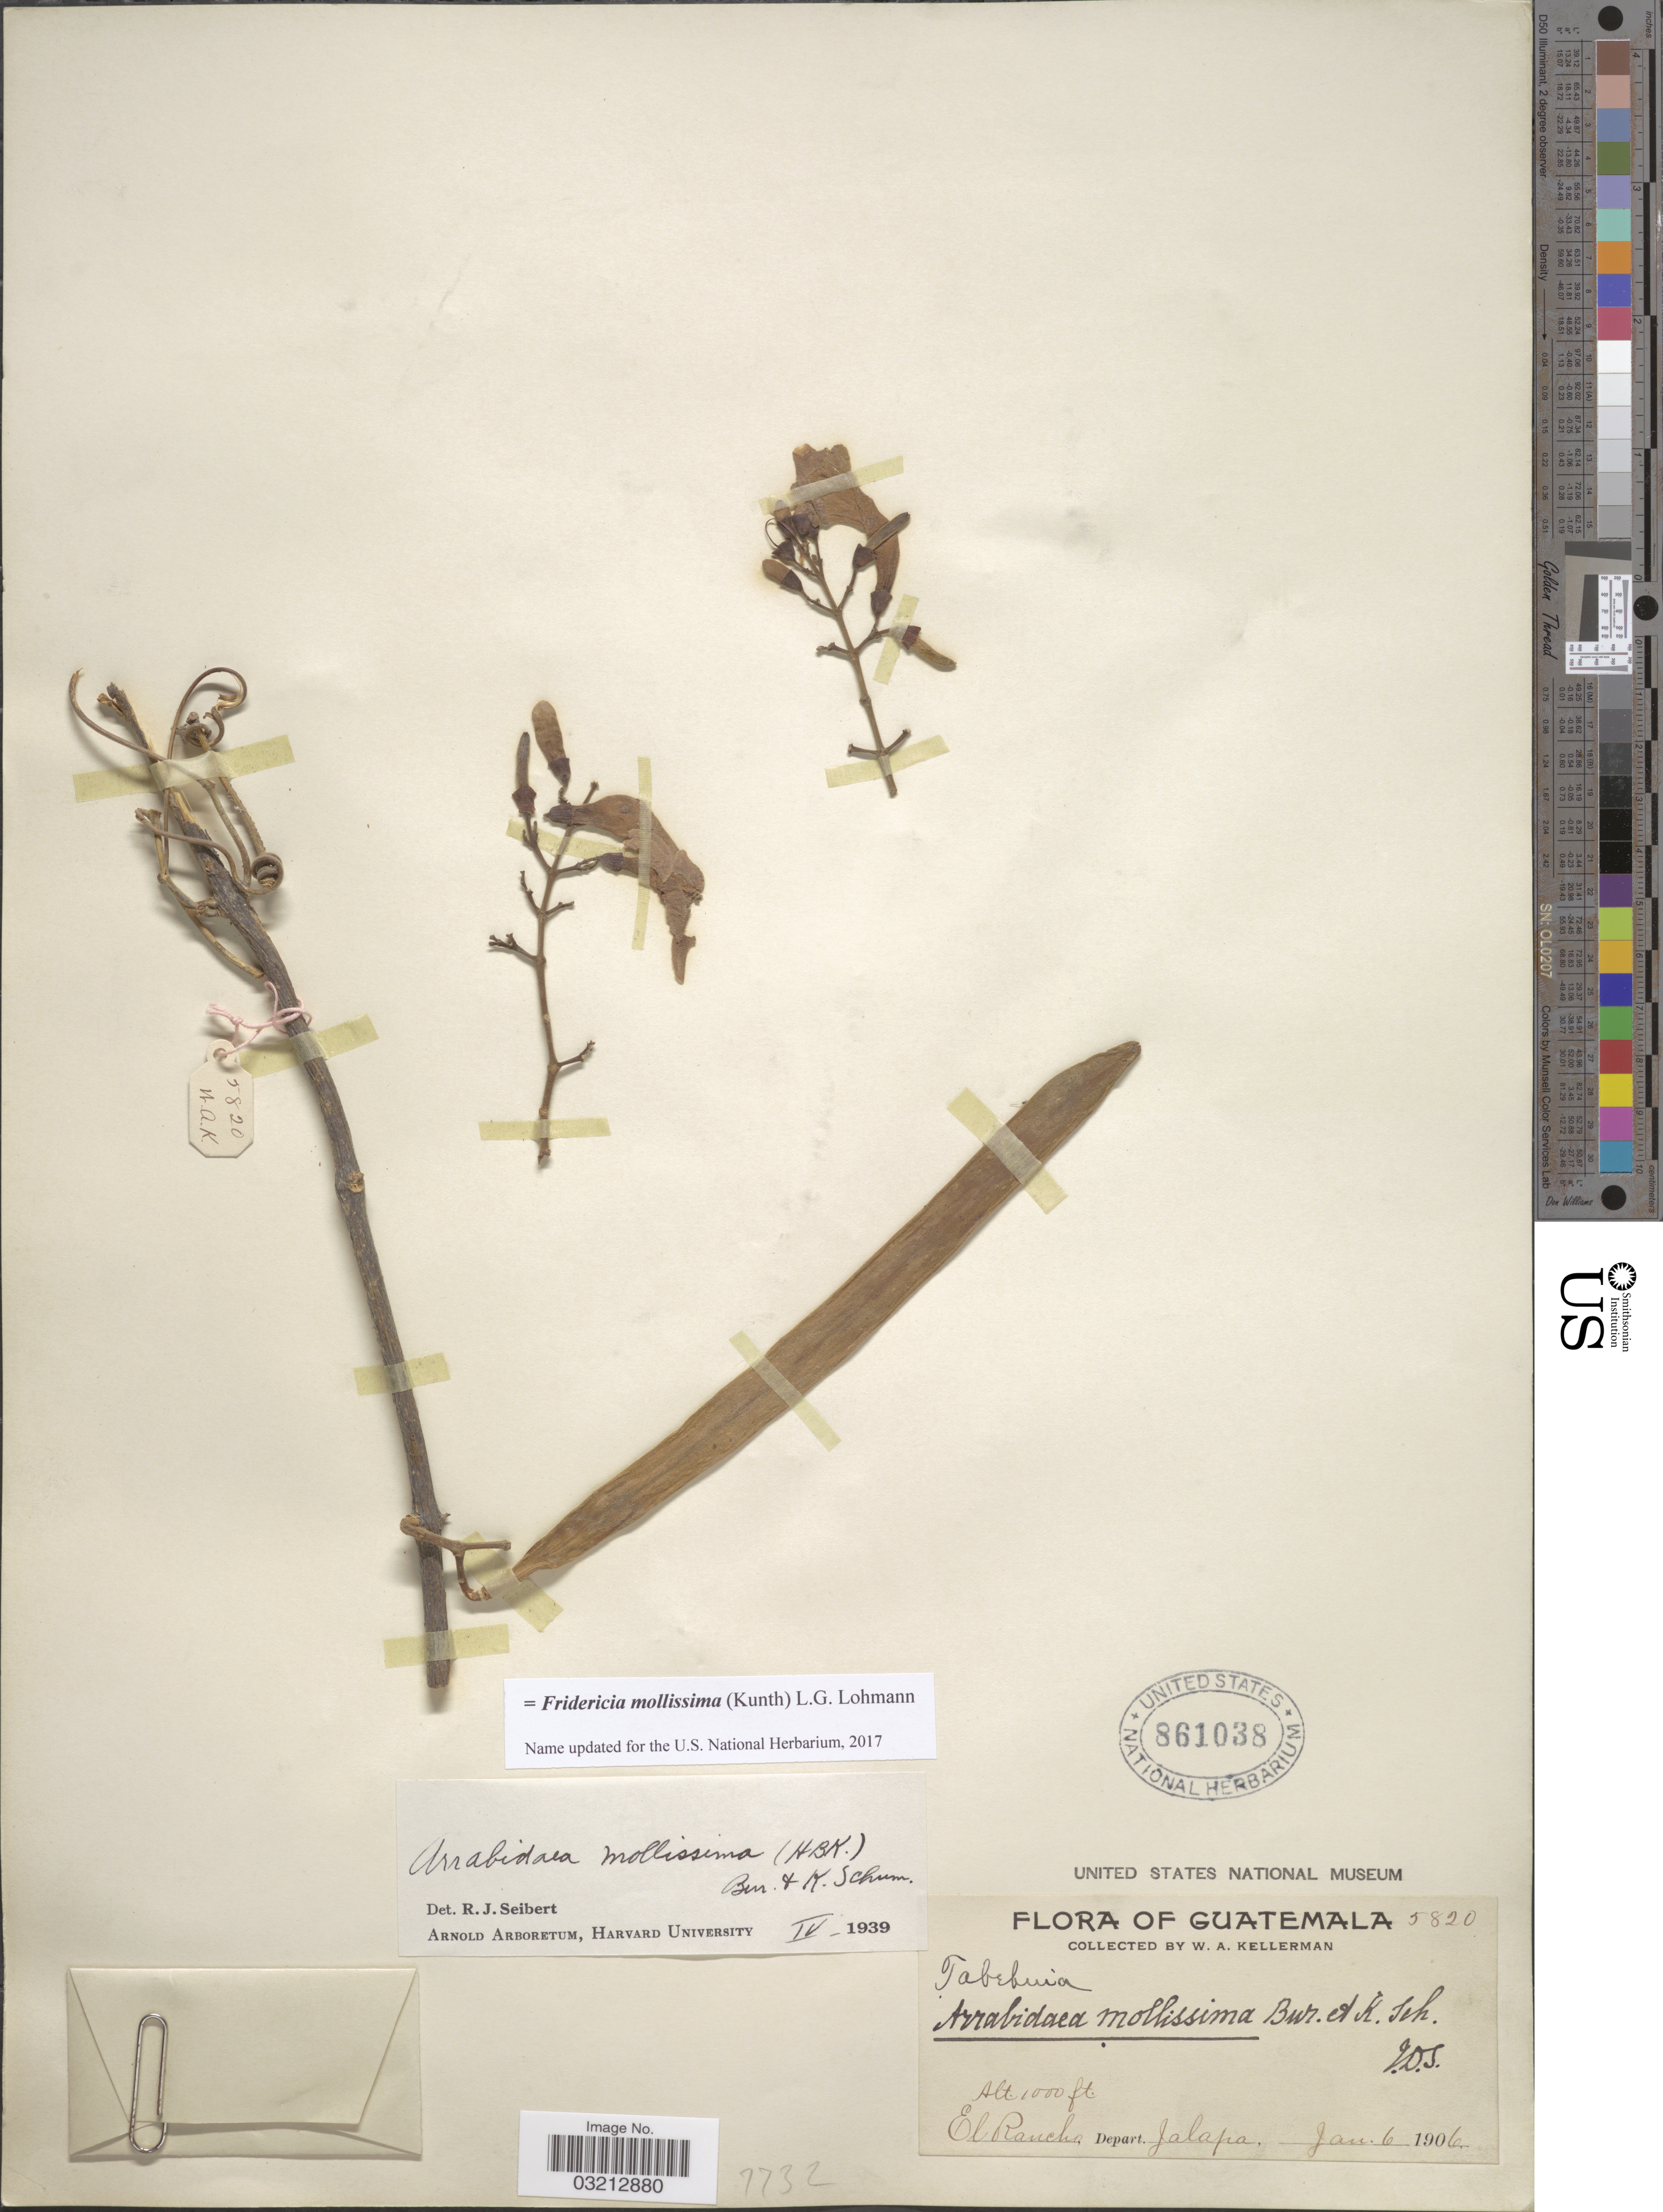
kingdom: Plantae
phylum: Tracheophyta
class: Magnoliopsida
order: Lamiales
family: Bignoniaceae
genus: Fridericia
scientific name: Fridericia mollissima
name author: (Kunth) L.G. Lohmann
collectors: W. Kellerman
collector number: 5820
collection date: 1906-01-06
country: Guatemala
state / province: Jalapa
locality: El Rancho, Depart. Jalapa.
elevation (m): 305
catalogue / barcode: US 861038